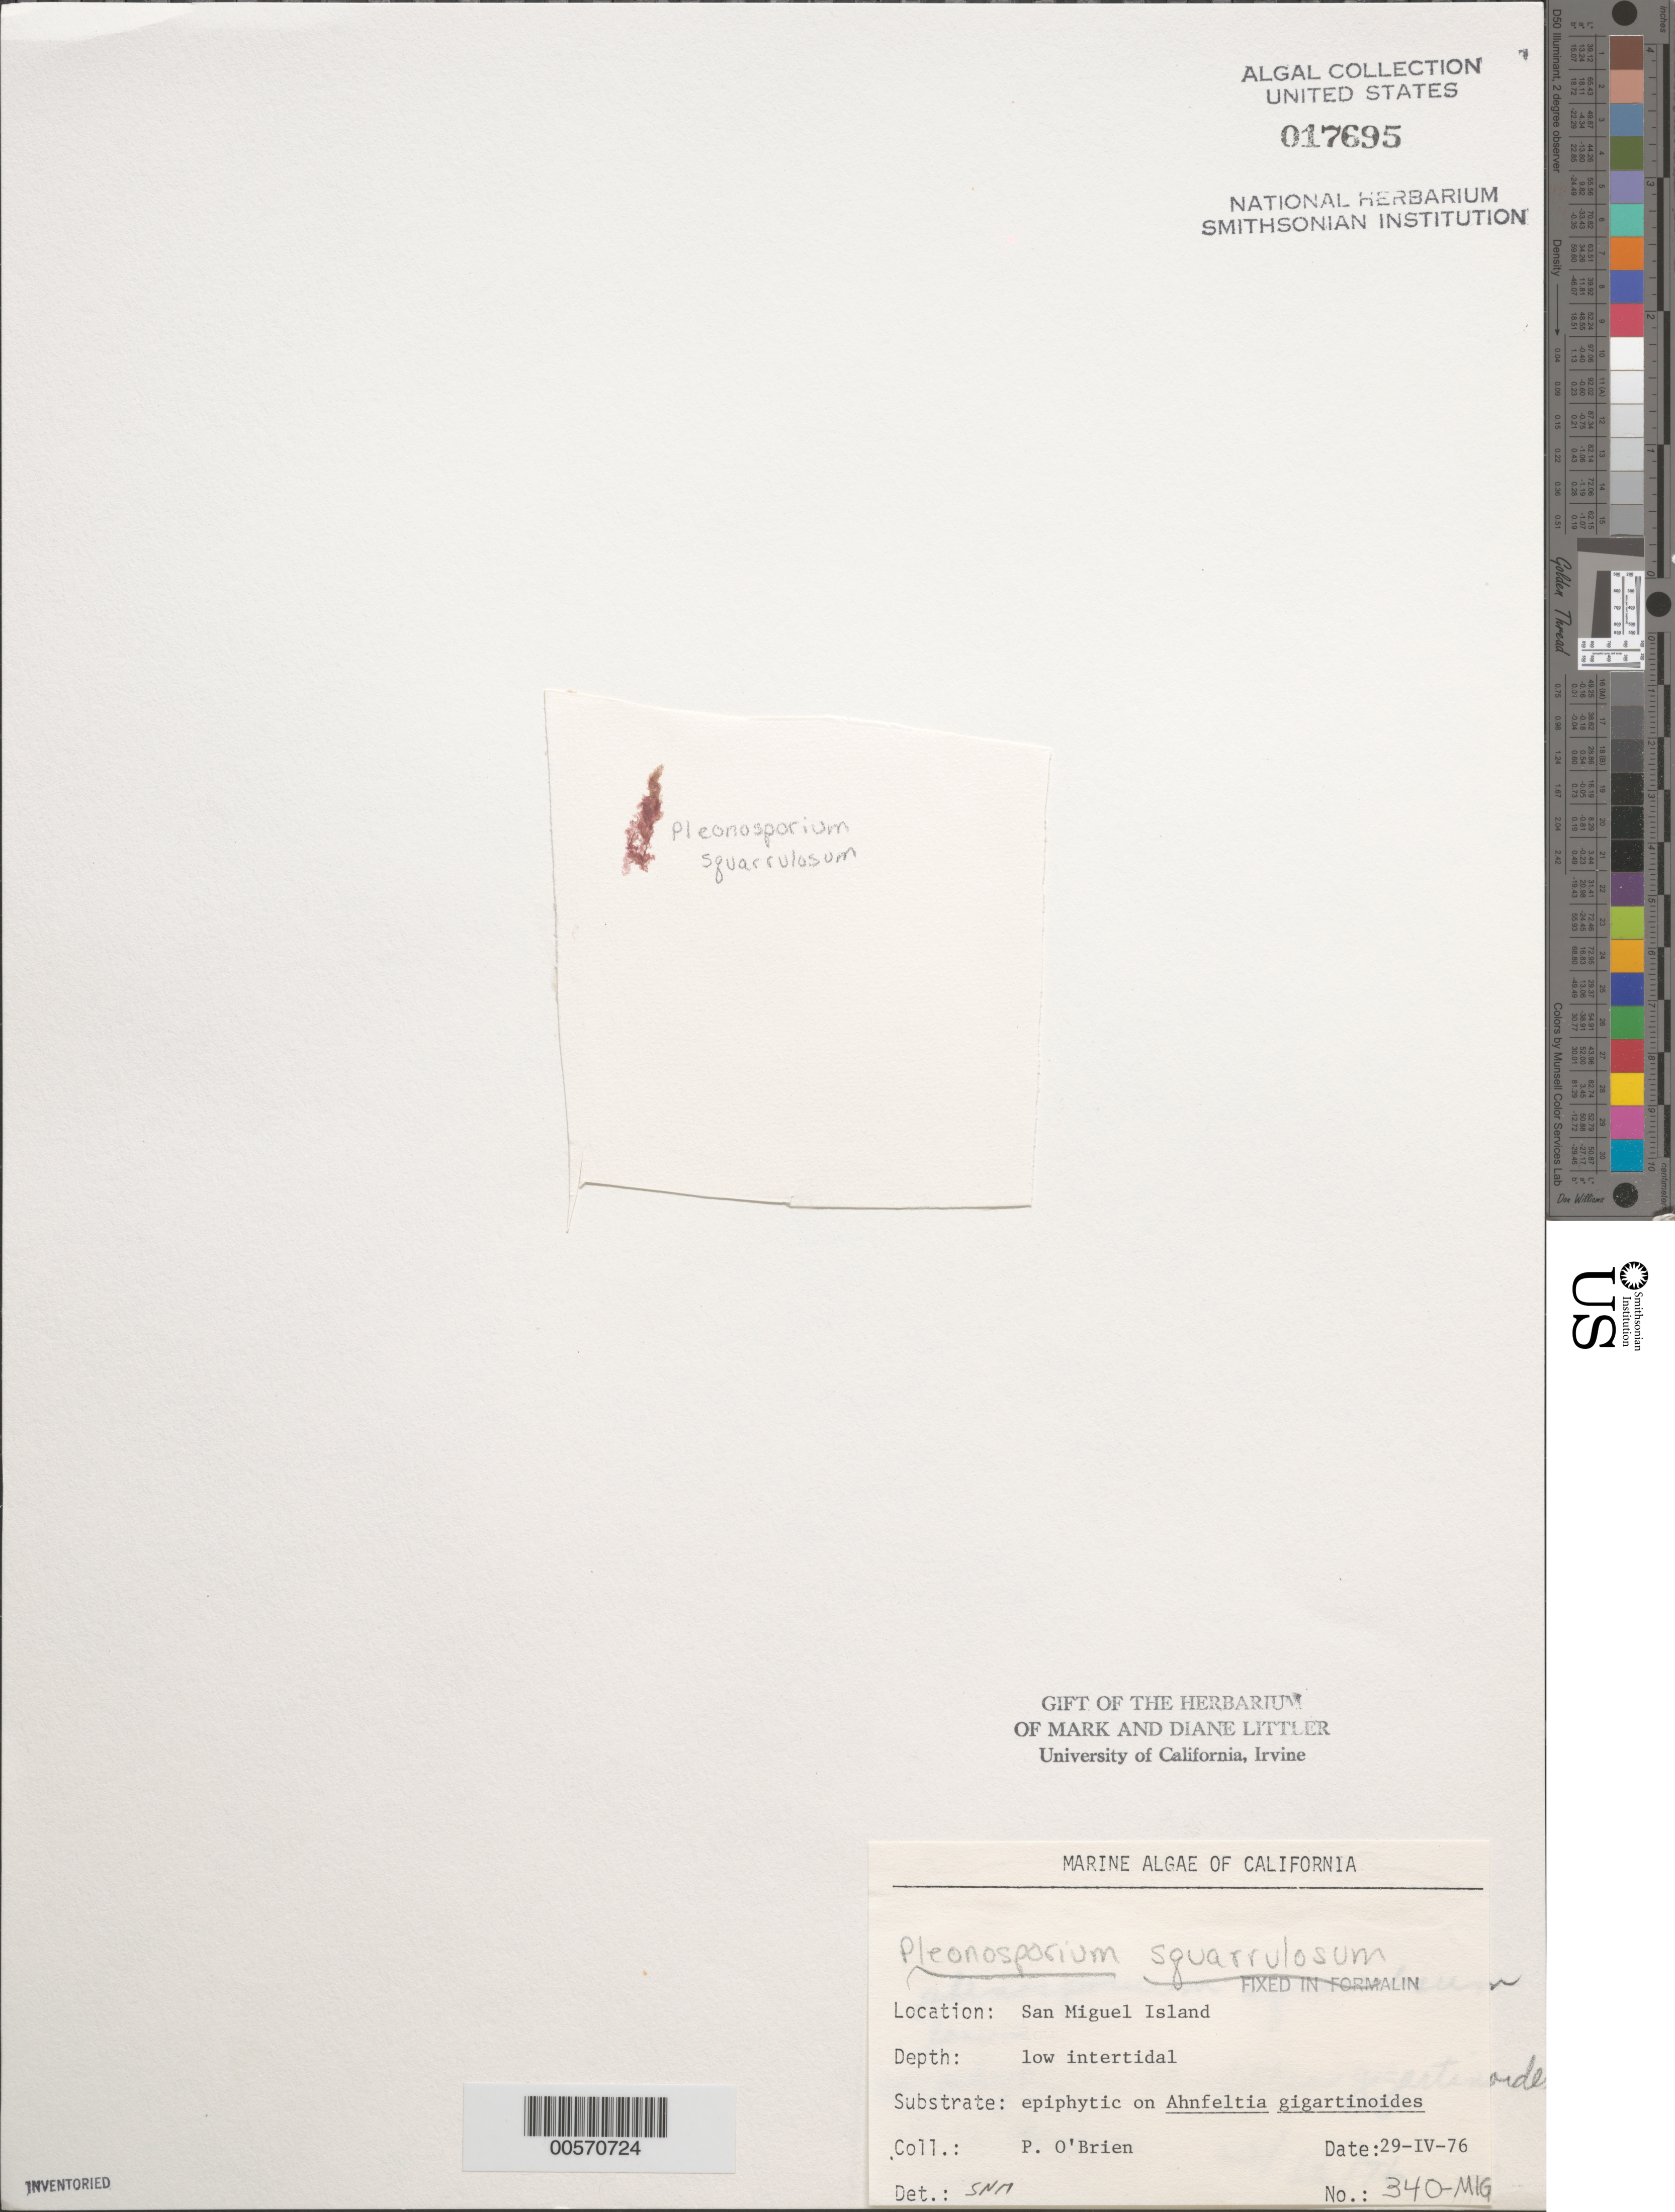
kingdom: Plantae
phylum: Rhodophyta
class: Florideophyceae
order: Ceramiales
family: Wrangeliaceae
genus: Pleonosporium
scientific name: Pleonosporium squarrulosum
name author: (Harv.) I.A. Abbott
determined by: Murray, S. N.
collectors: P. O'Brien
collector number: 340-mig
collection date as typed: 29 Apr 1976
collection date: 1976-04-29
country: United States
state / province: California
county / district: Santa Barbara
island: San Miguel Island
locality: Cuyler Harbor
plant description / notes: BLM-SOCALBIGHT Rocky Intertidal Survey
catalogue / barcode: US 17695